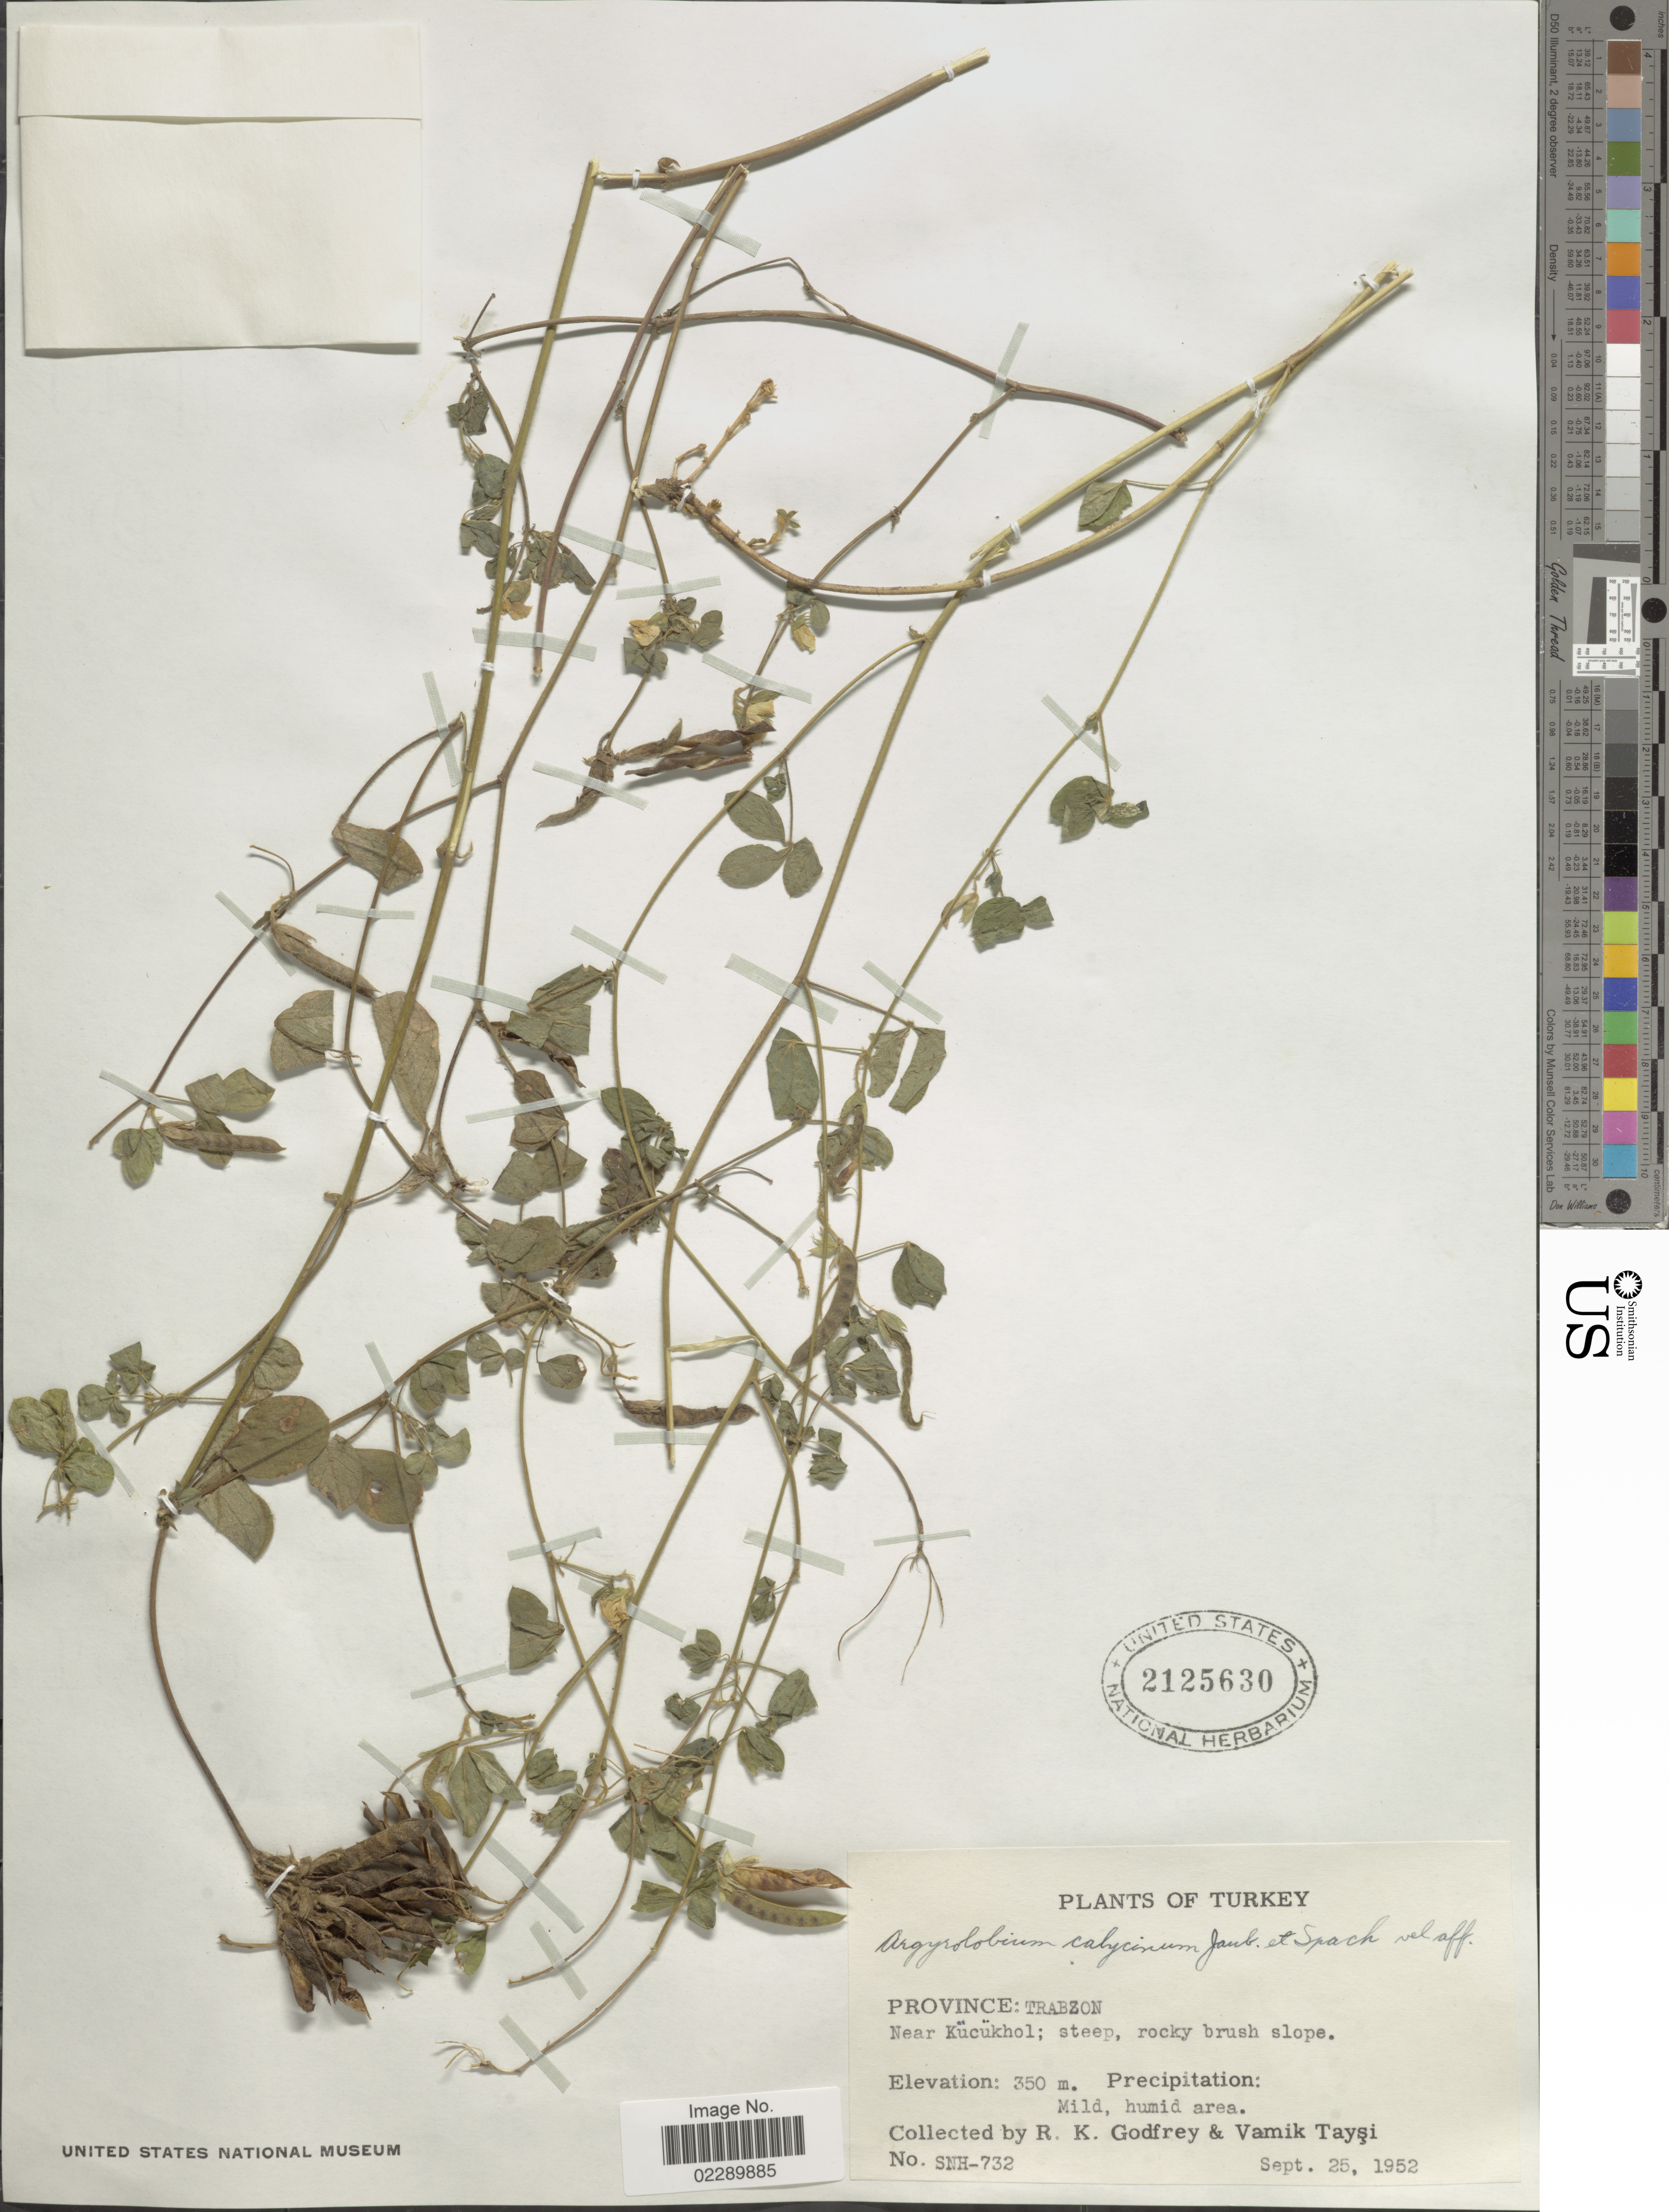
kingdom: Plantae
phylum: Tracheophyta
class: Magnoliopsida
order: Fabales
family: Fabaceae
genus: Argyrolobium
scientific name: Argyrolobium calycinum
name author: Jaub. & Spach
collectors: R. K. Godfrey & V. Taysi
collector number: SNH-732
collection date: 1952-09-25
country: Turkey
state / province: Trabzon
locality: Province: Trabzon. Near Kücükhol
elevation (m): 350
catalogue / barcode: US 2125630